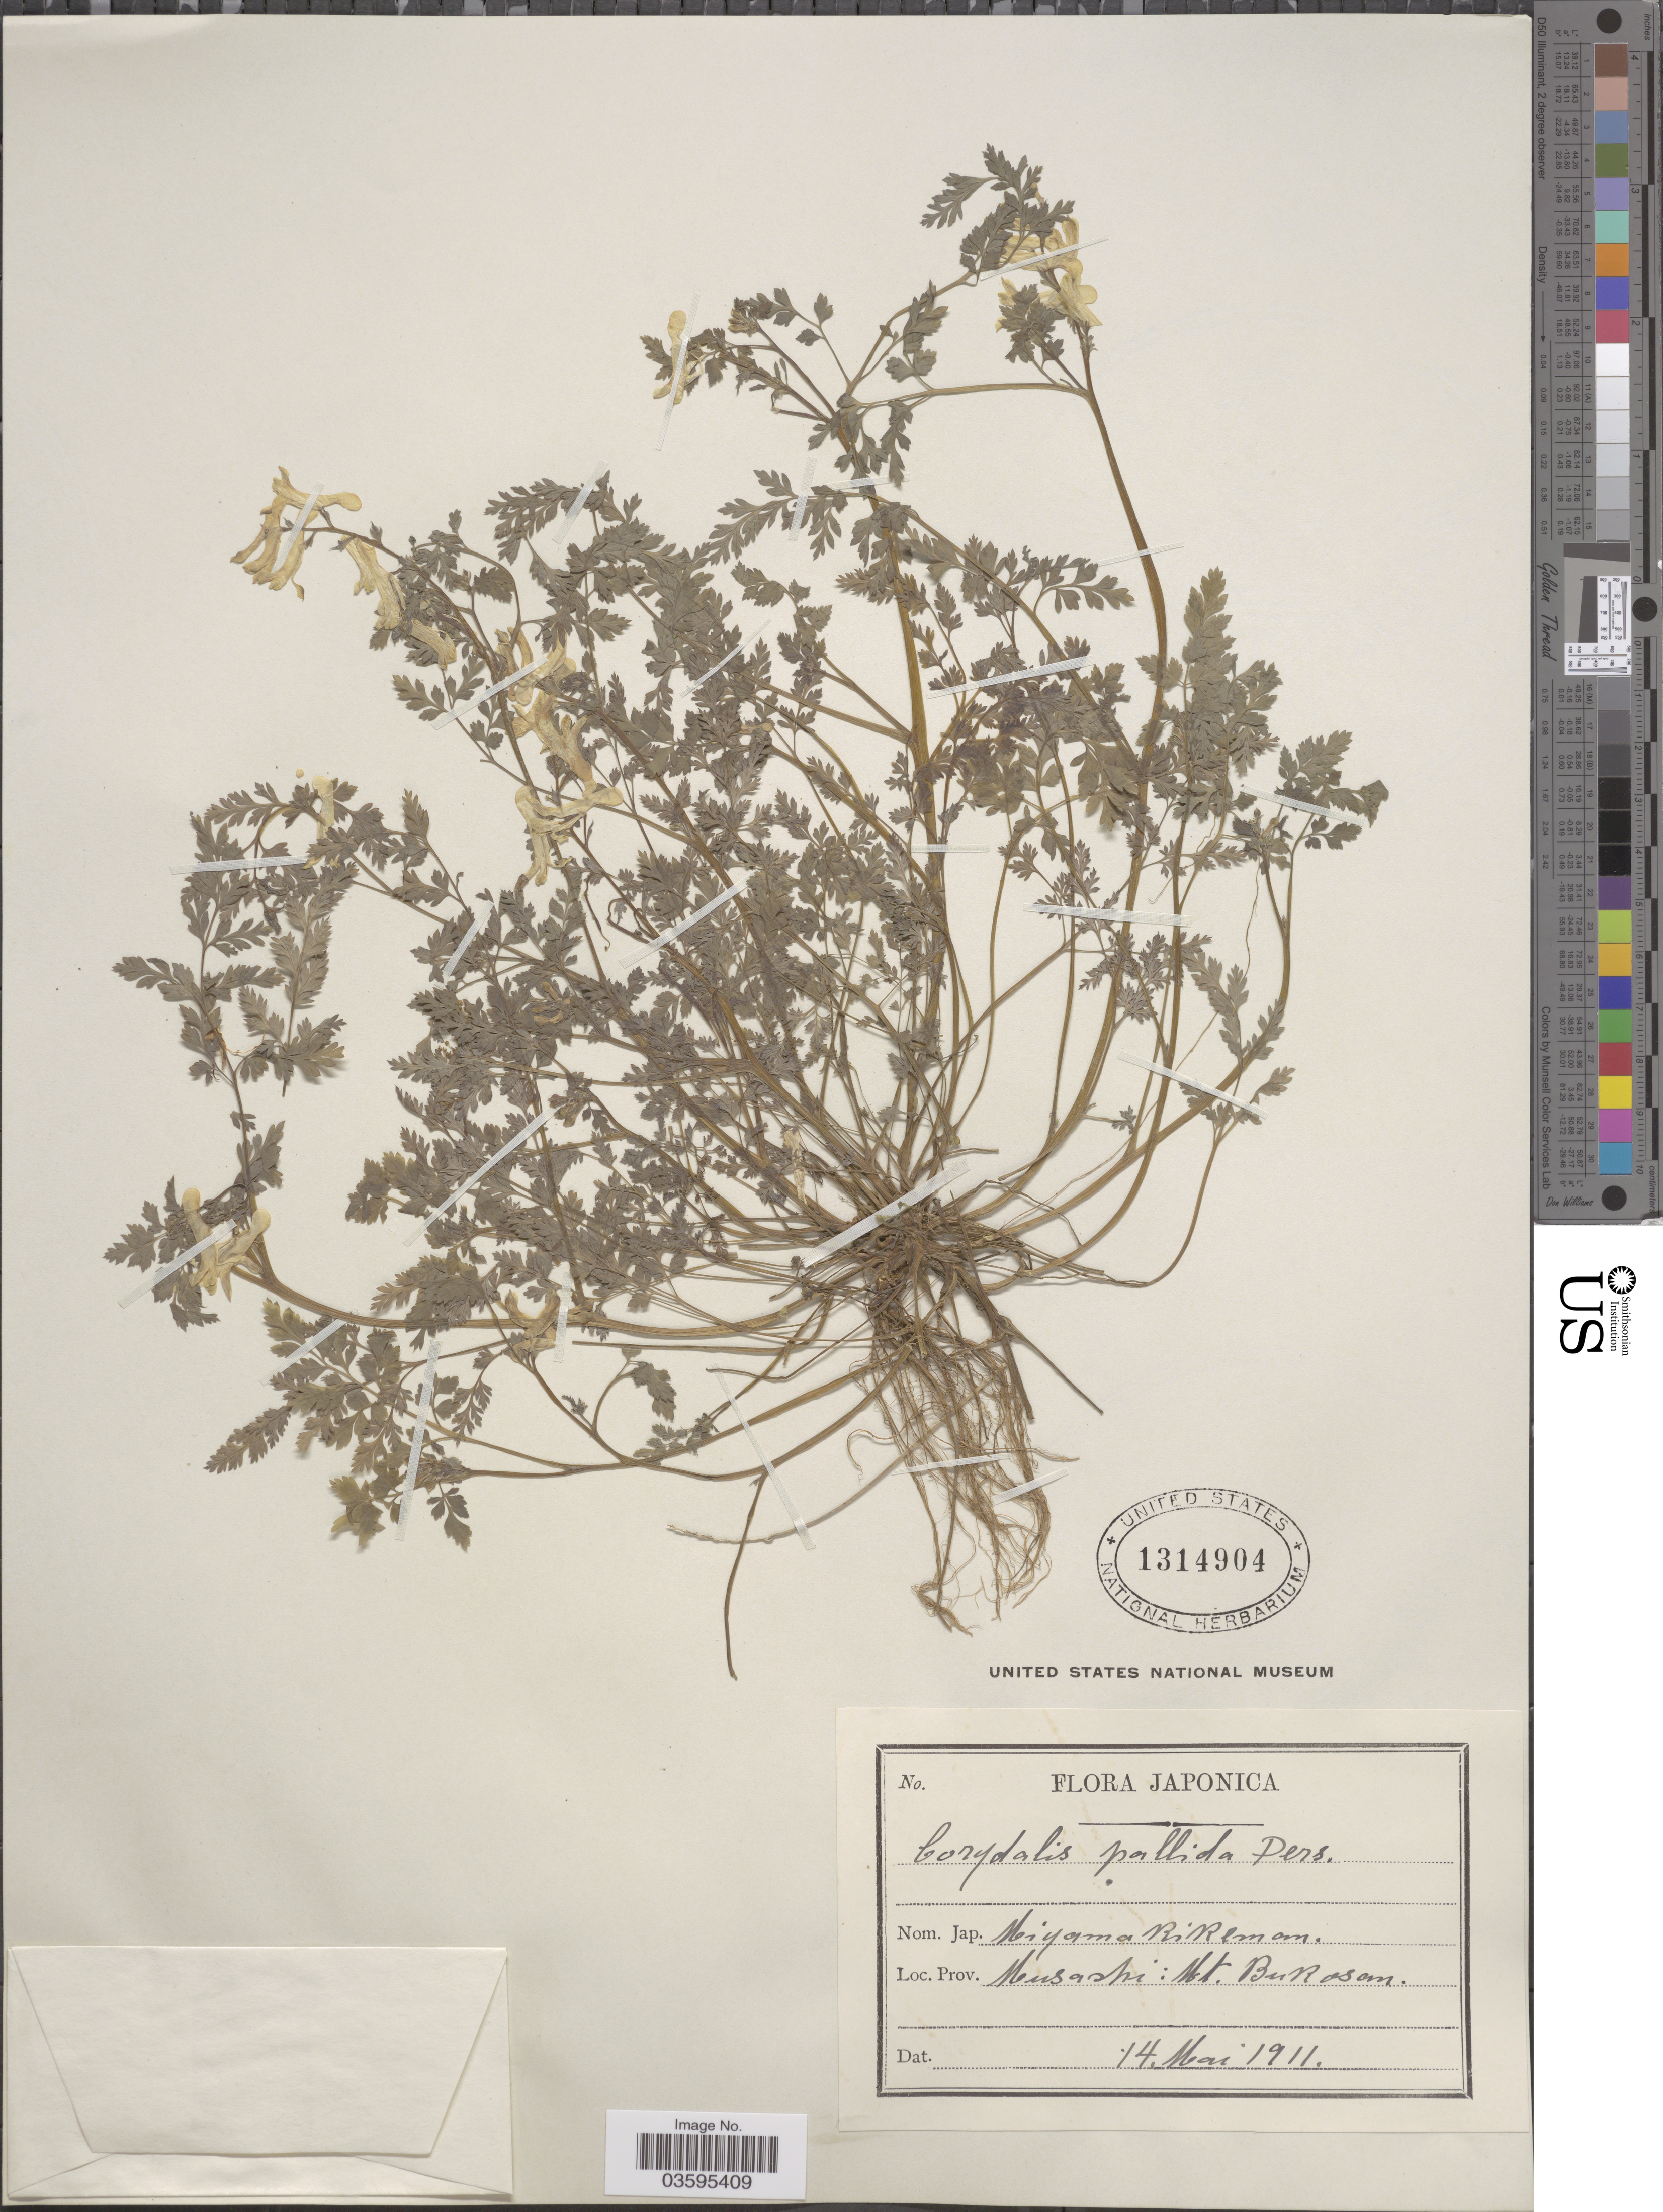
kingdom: Plantae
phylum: Tracheophyta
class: Magnoliopsida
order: Ranunculales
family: Papaveraceae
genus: Corydalis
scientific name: Corydalis pallida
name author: (Thunb.) Pers.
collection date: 1911-05-14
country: Japan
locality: Prov. Musashi: Mt. Bukosan.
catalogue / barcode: US 1314904